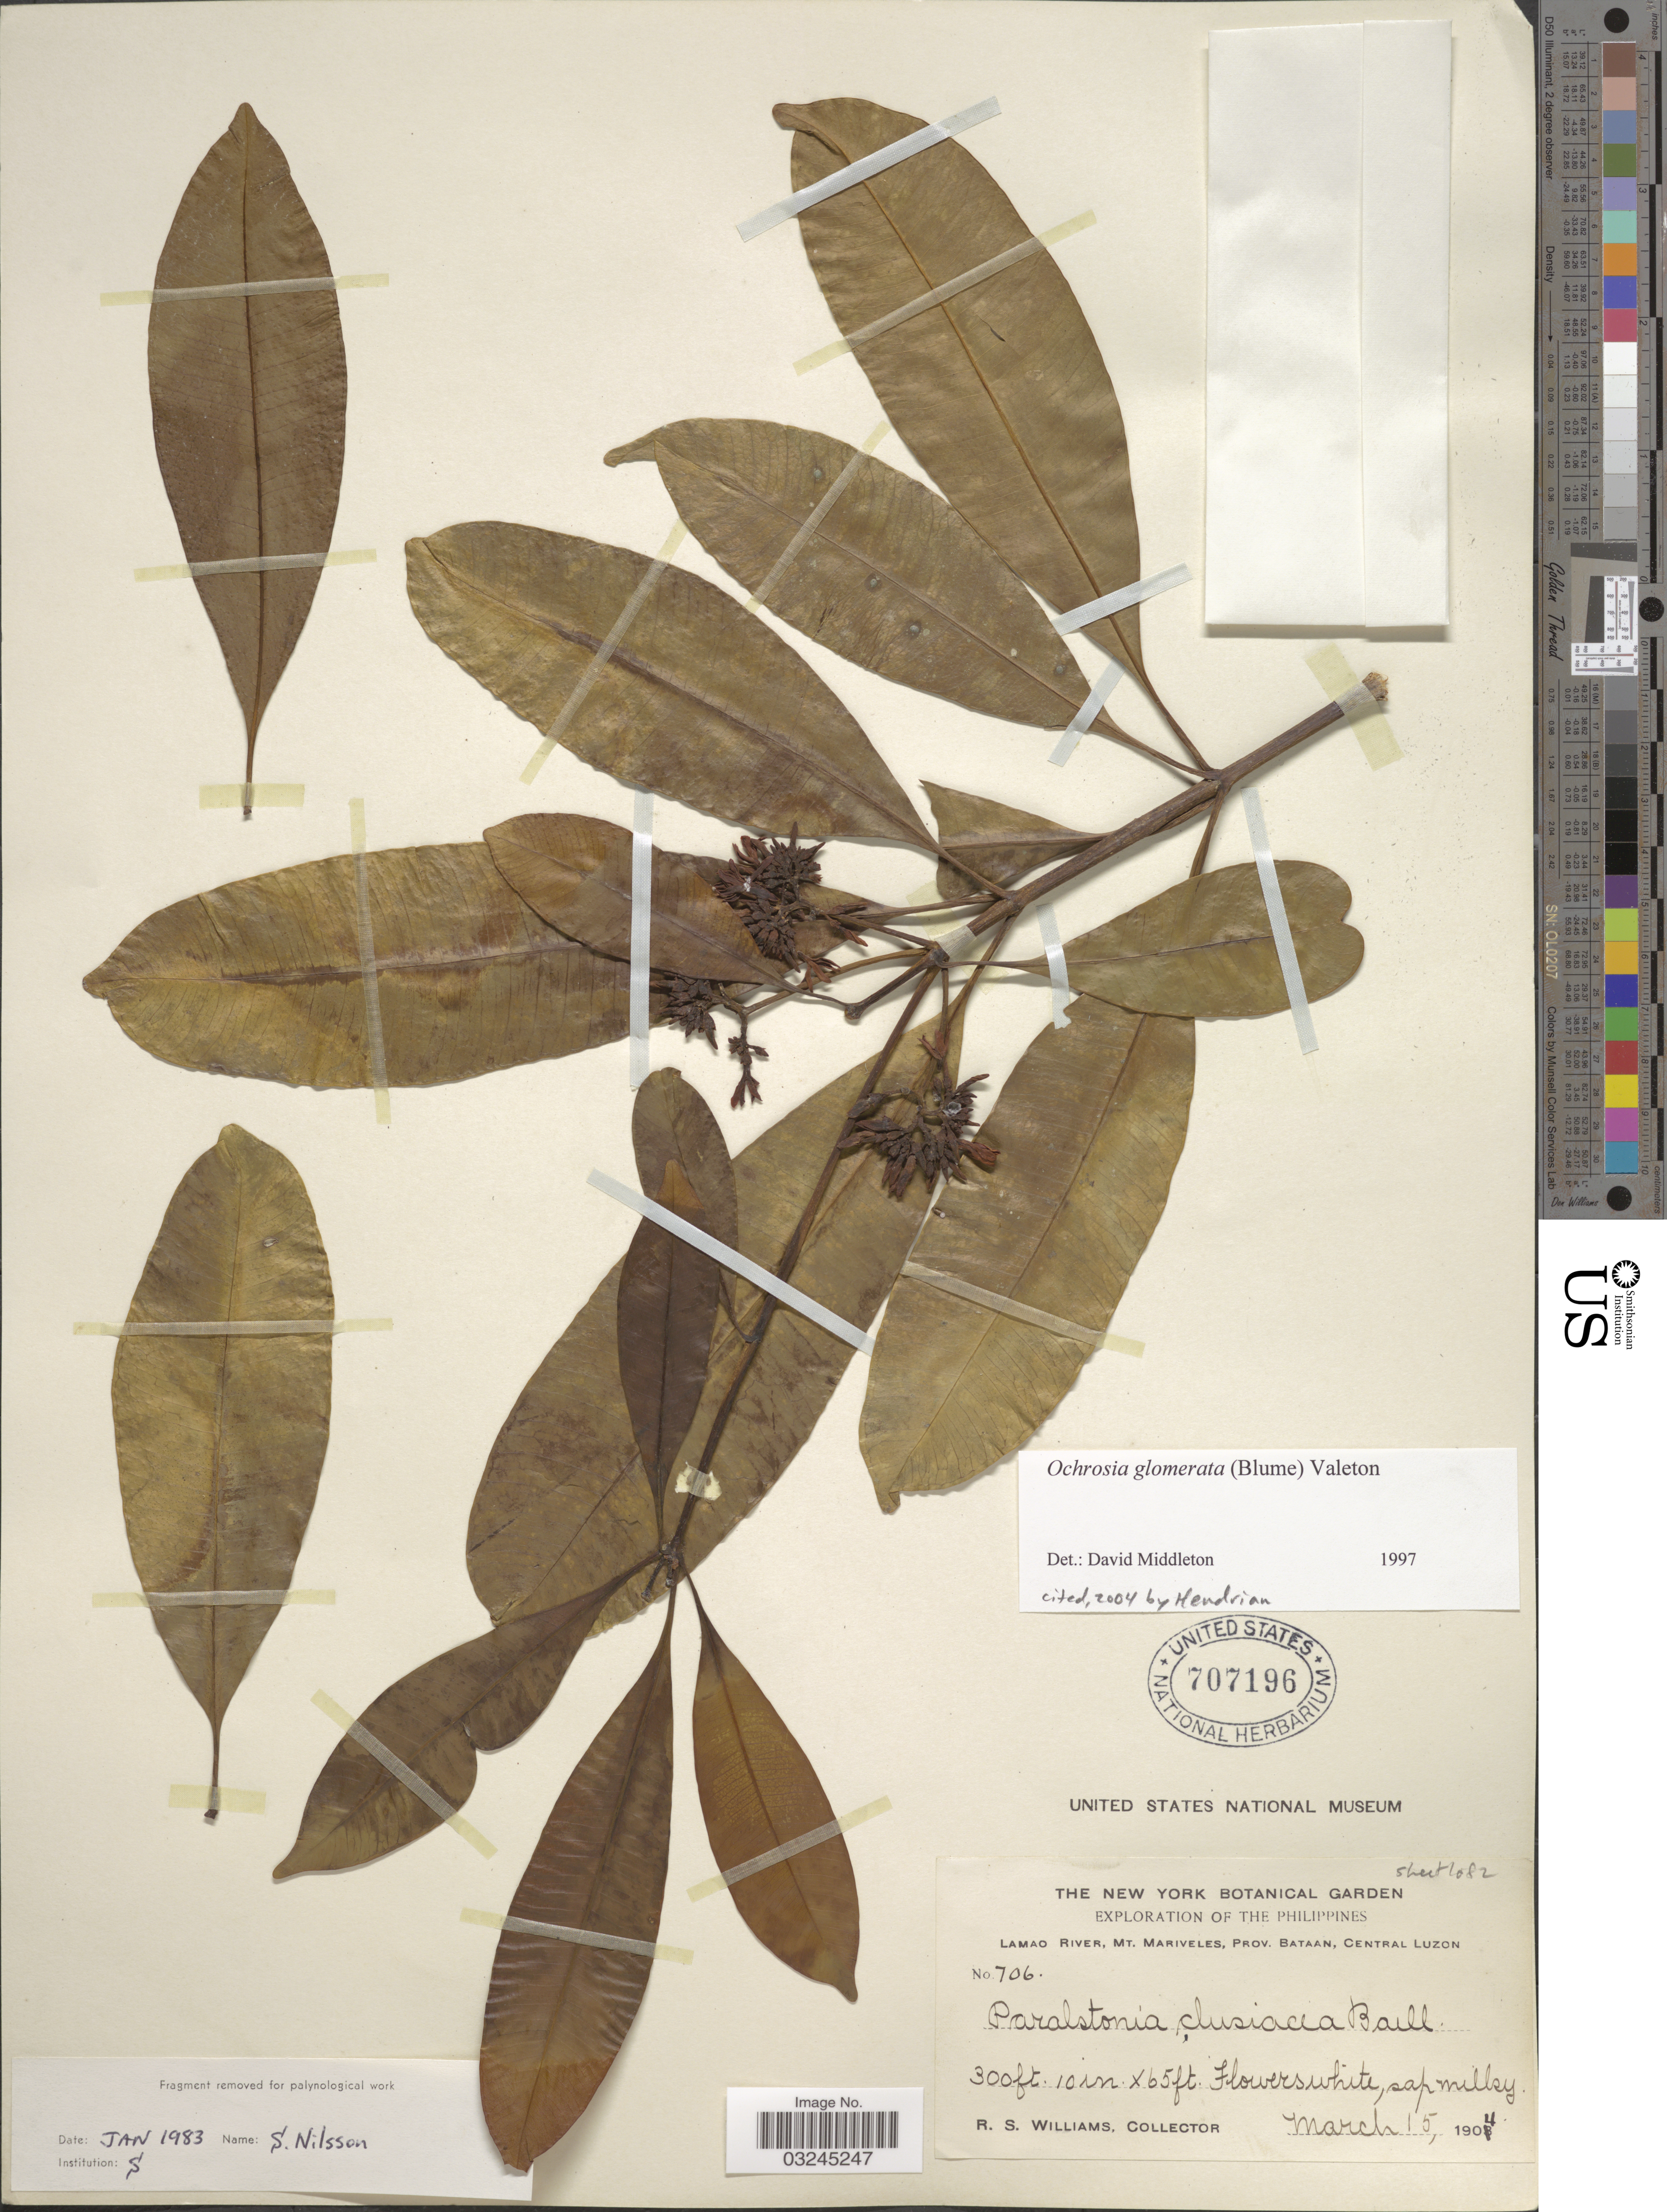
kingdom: Plantae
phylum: Tracheophyta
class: Magnoliopsida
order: Gentianales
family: Apocynaceae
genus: Ochrosia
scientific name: Ochrosia glomerata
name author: (Blume) F. Muell.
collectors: R. S. Williams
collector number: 706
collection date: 1904-03-15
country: Philippines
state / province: Central Luzon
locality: Lamao River, Mt. Mariveles, Prov. Bataan.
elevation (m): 91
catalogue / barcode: US 707196